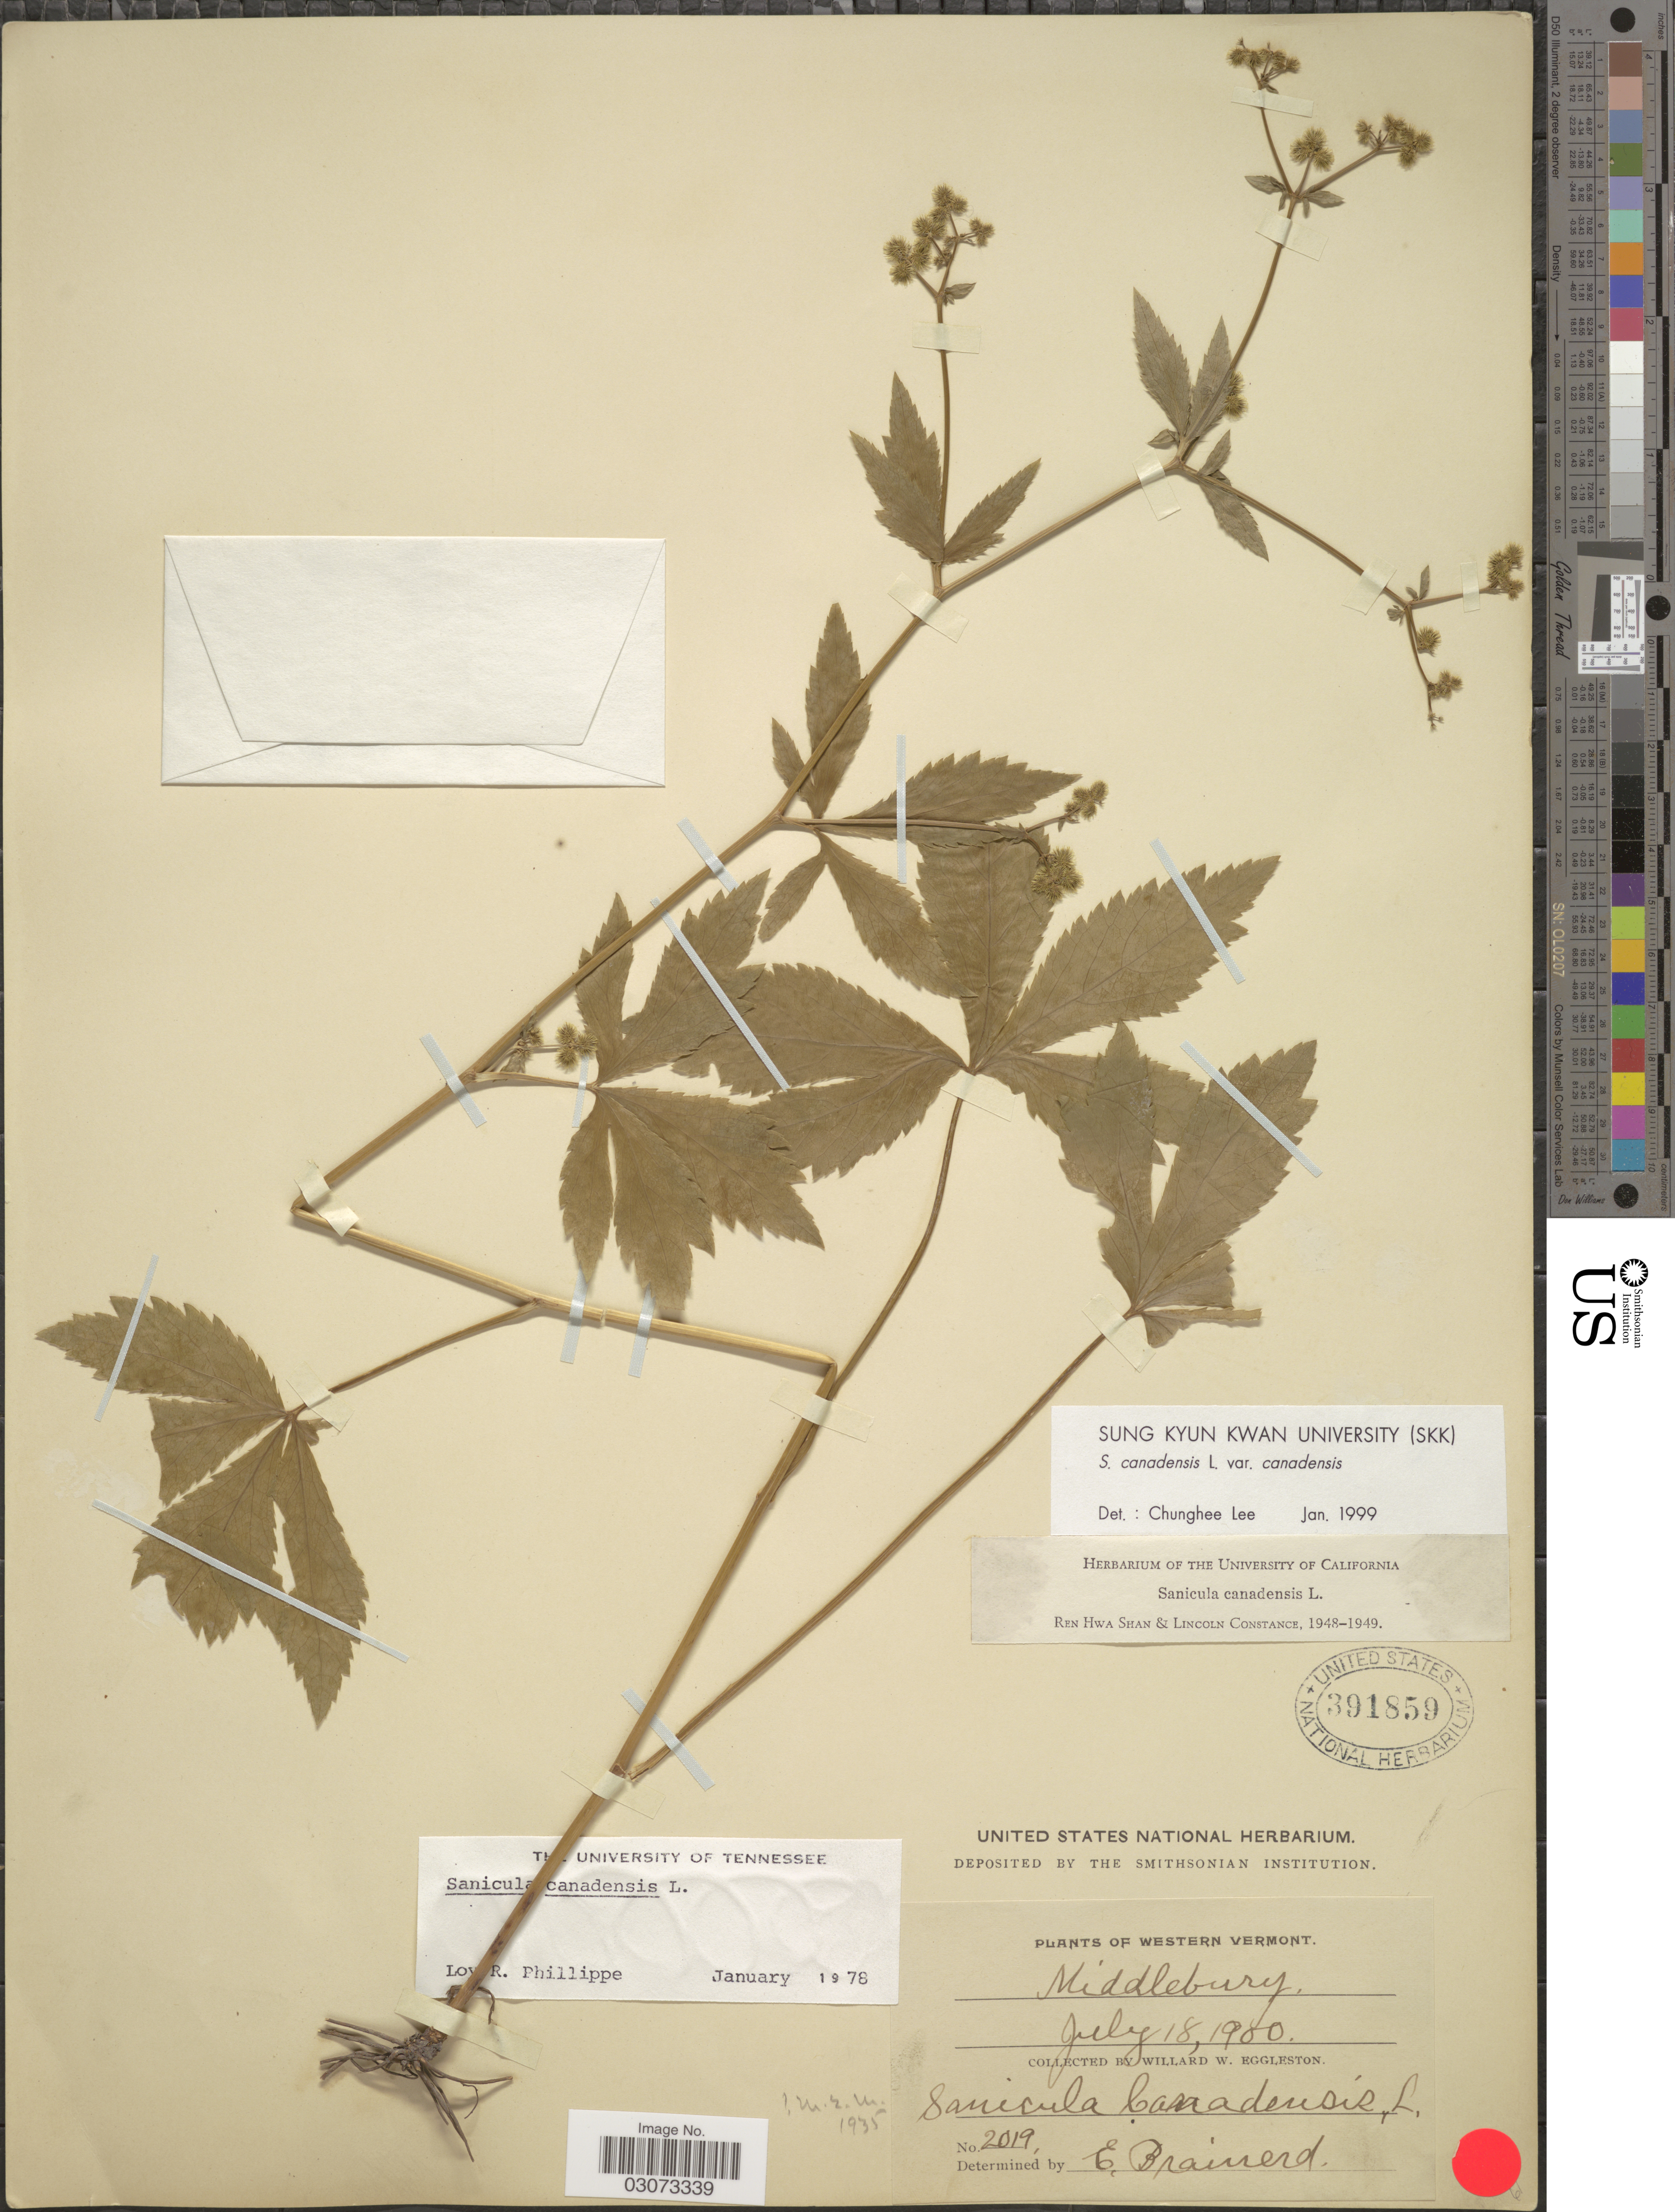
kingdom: Plantae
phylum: Tracheophyta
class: Magnoliopsida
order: Apiales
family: Apiaceae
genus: Sanicula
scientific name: Sanicula canadensis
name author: L.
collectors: W. W. Eggleston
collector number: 2019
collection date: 1980-07-18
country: United States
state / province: Vermont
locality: Western Vermont. Middlebury.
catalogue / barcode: US 391859